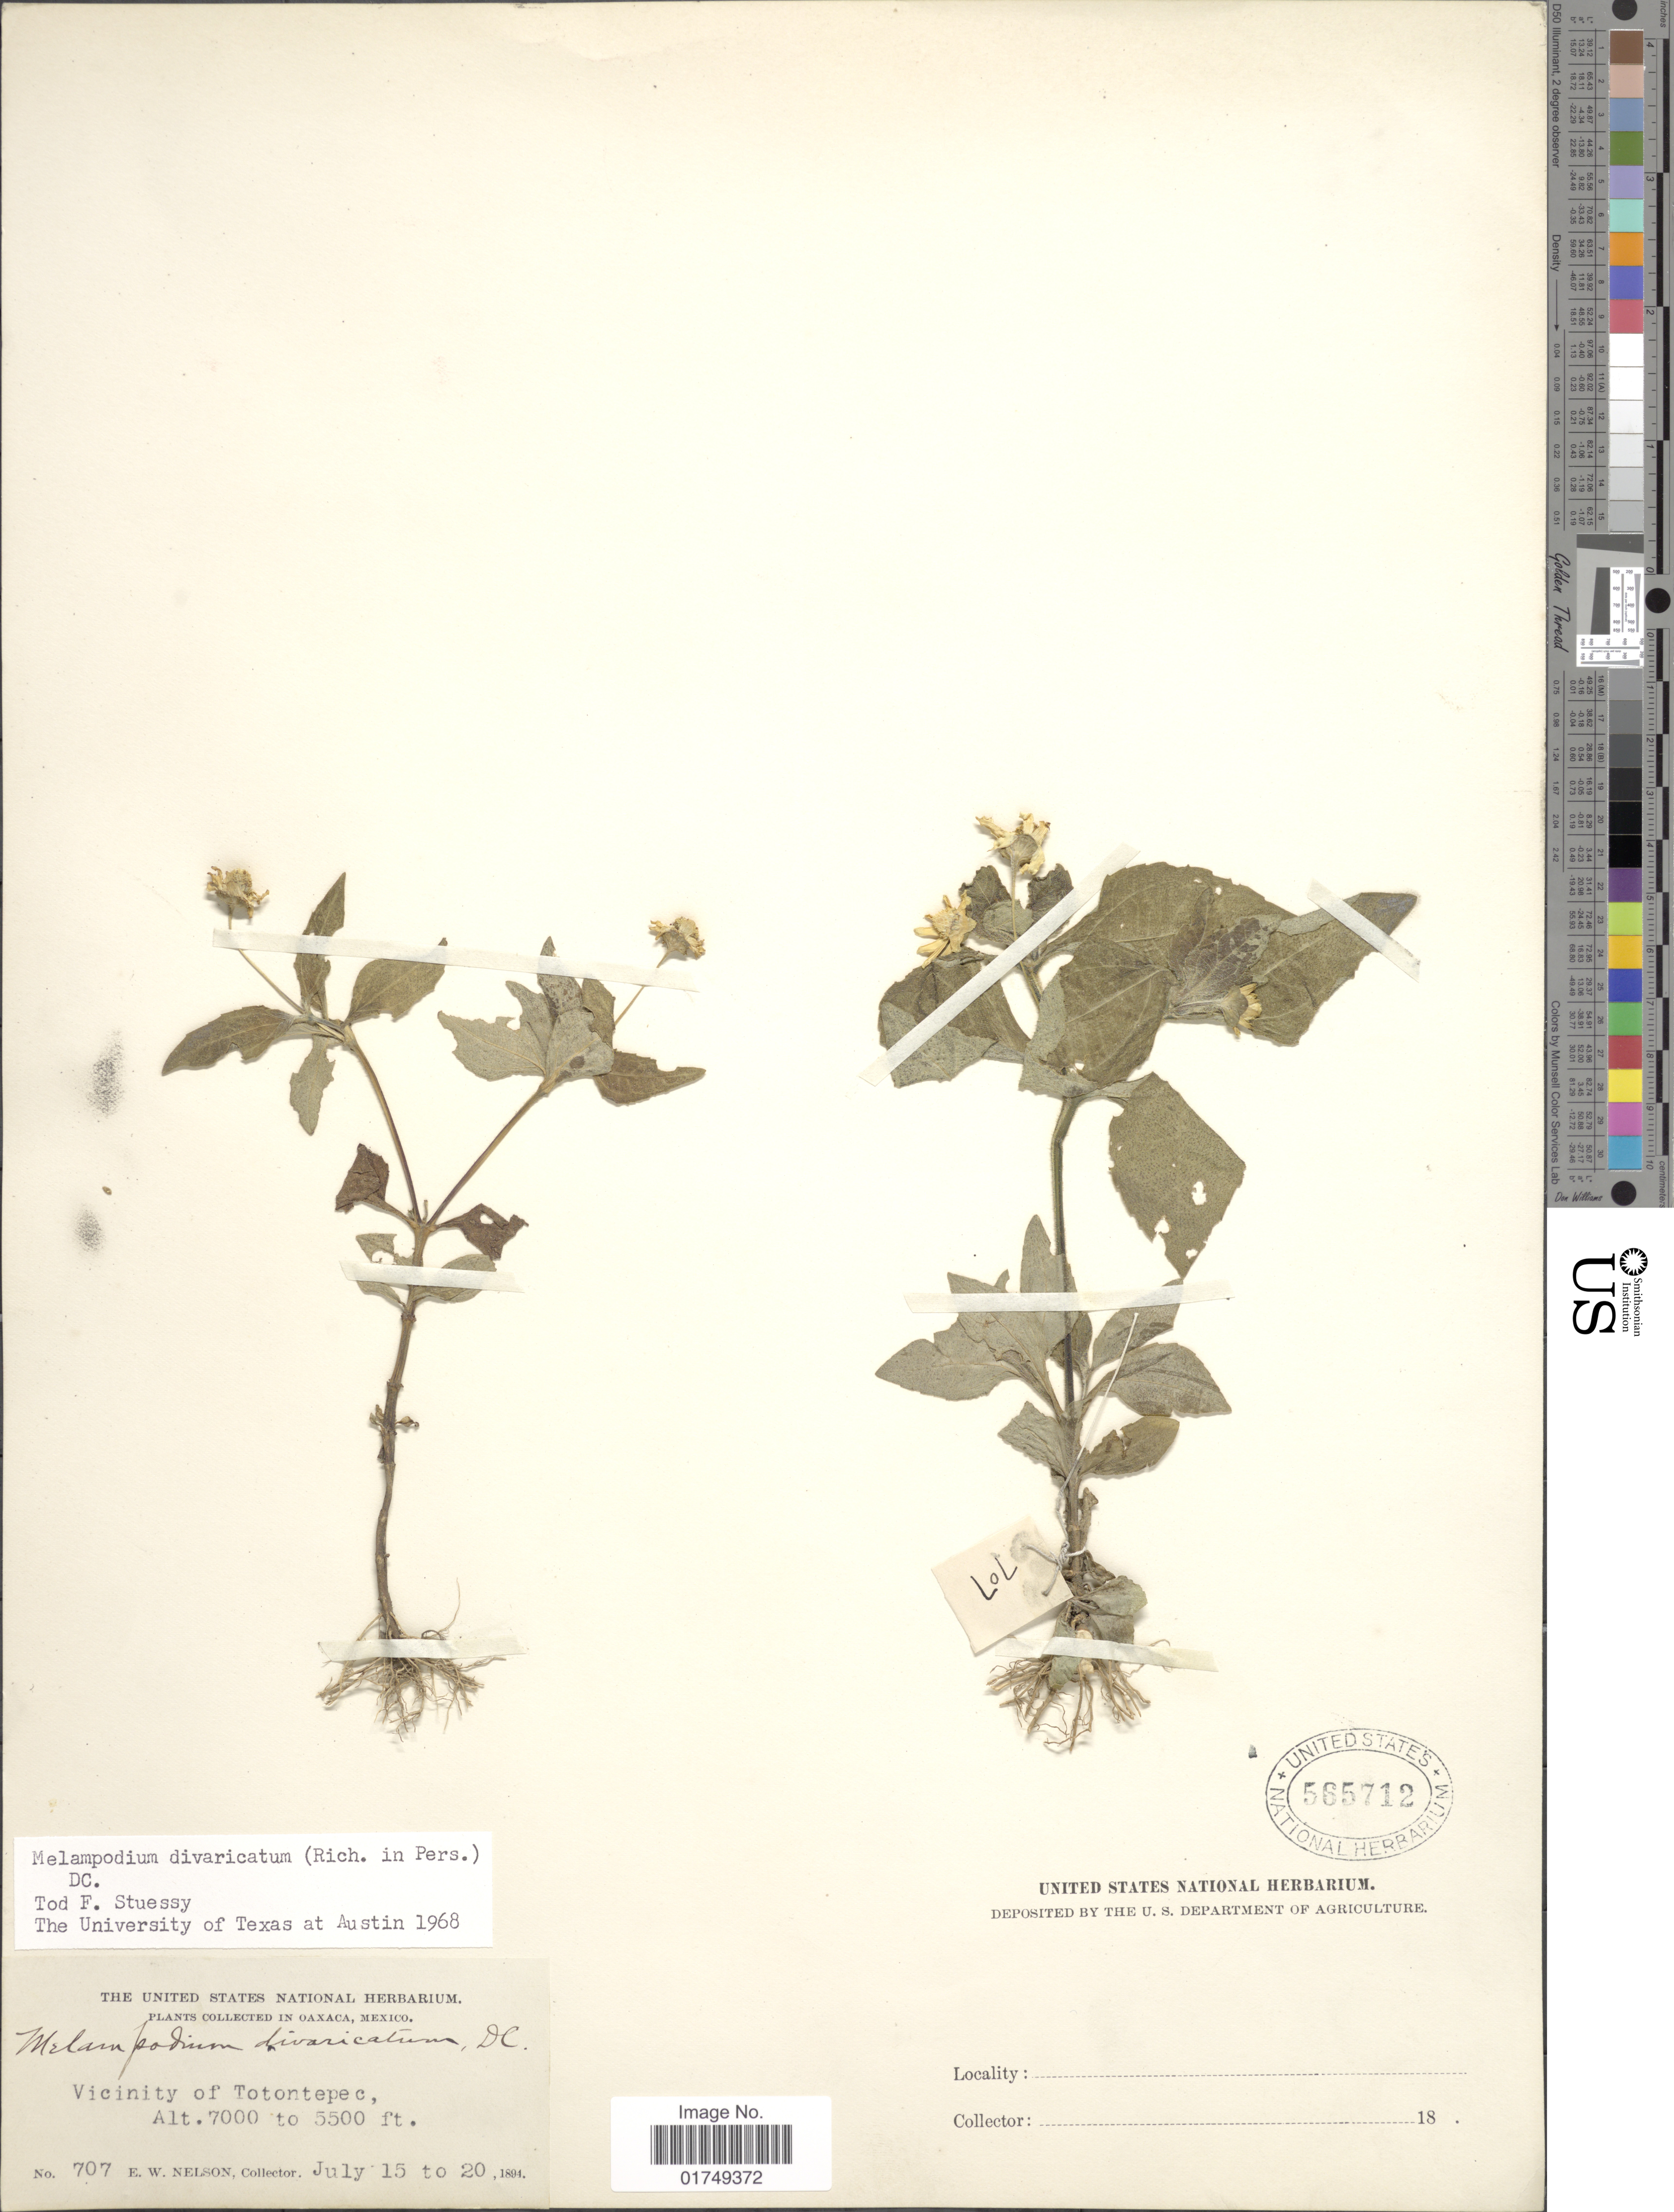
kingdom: Plantae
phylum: Tracheophyta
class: Magnoliopsida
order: Asterales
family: Asteraceae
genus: Melampodium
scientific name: Melampodium divaricatum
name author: (Rich.) DC.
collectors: E. W. Nelson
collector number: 707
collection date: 1894-07-15/1894-07-20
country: Mexico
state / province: Oaxaca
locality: Vicinity of Totontepec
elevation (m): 1676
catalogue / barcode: US 565712